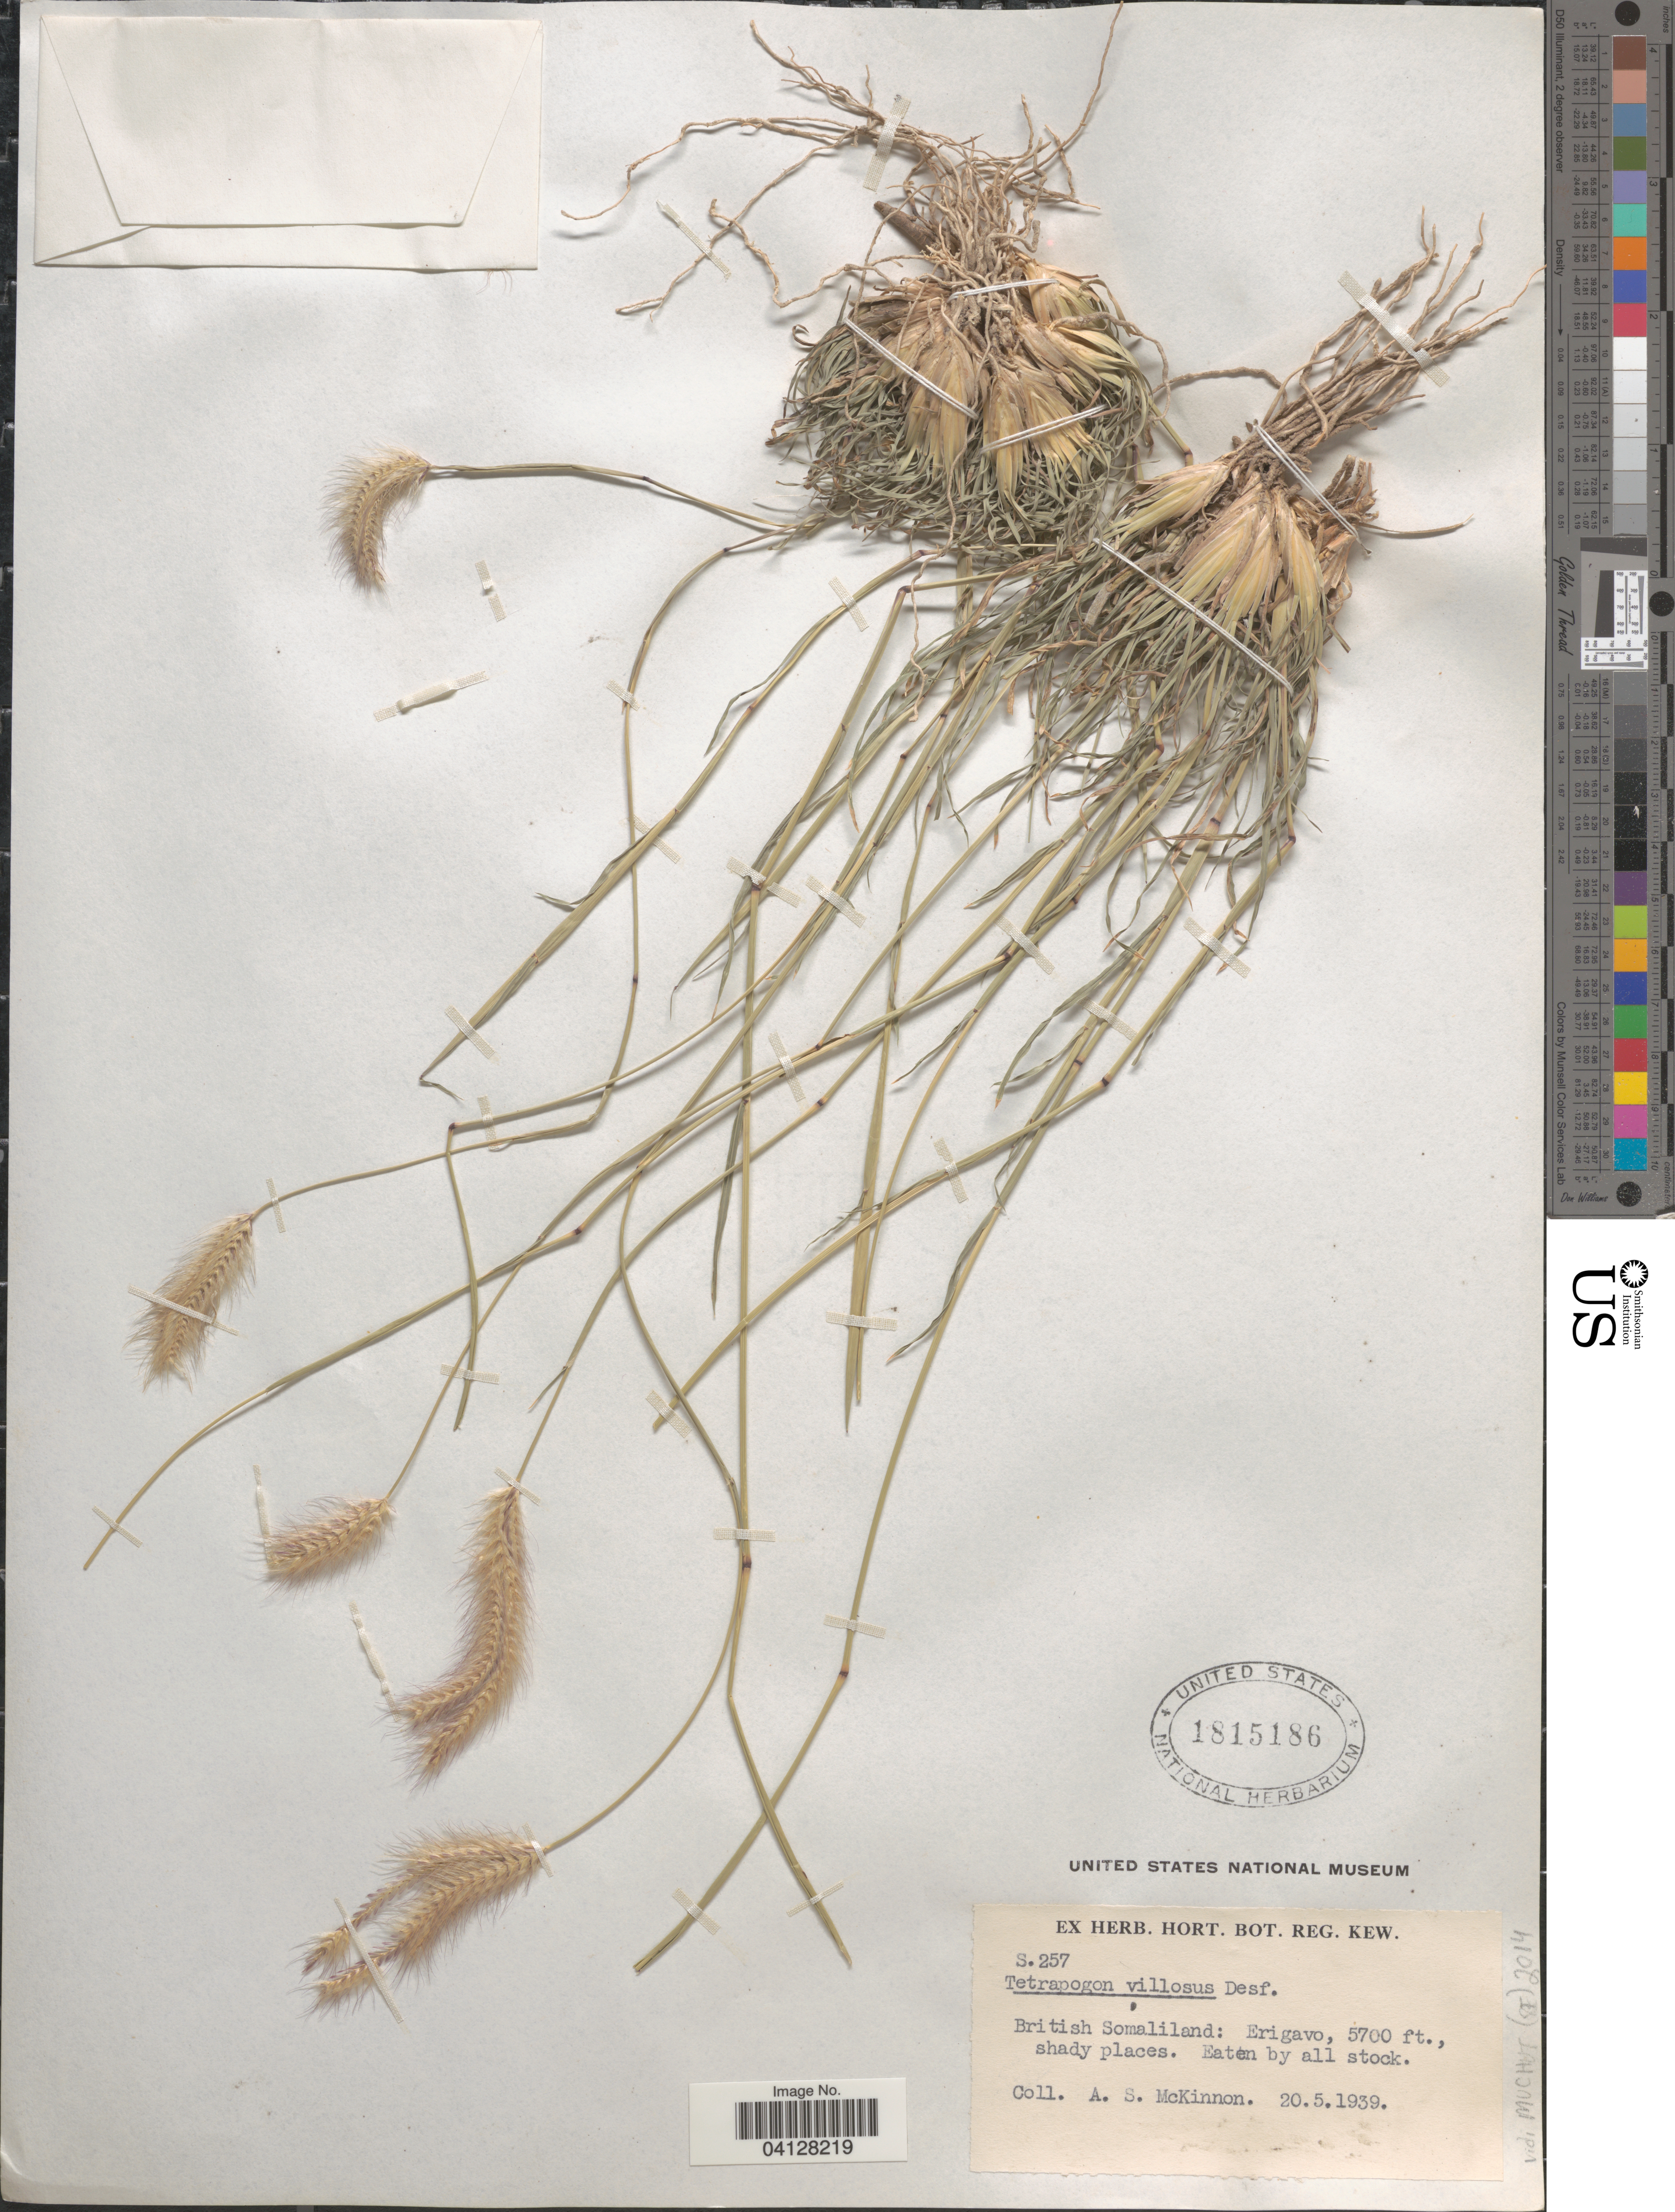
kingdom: Plantae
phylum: Tracheophyta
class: Liliopsida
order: Poales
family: Poaceae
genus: Tetrapogon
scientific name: Tetrapogon villosus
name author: Desf.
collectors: A. Mckinnon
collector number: S257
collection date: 1939-05-20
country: Somalia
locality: British Somaliland: Erigavo.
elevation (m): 1737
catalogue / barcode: US 1815186